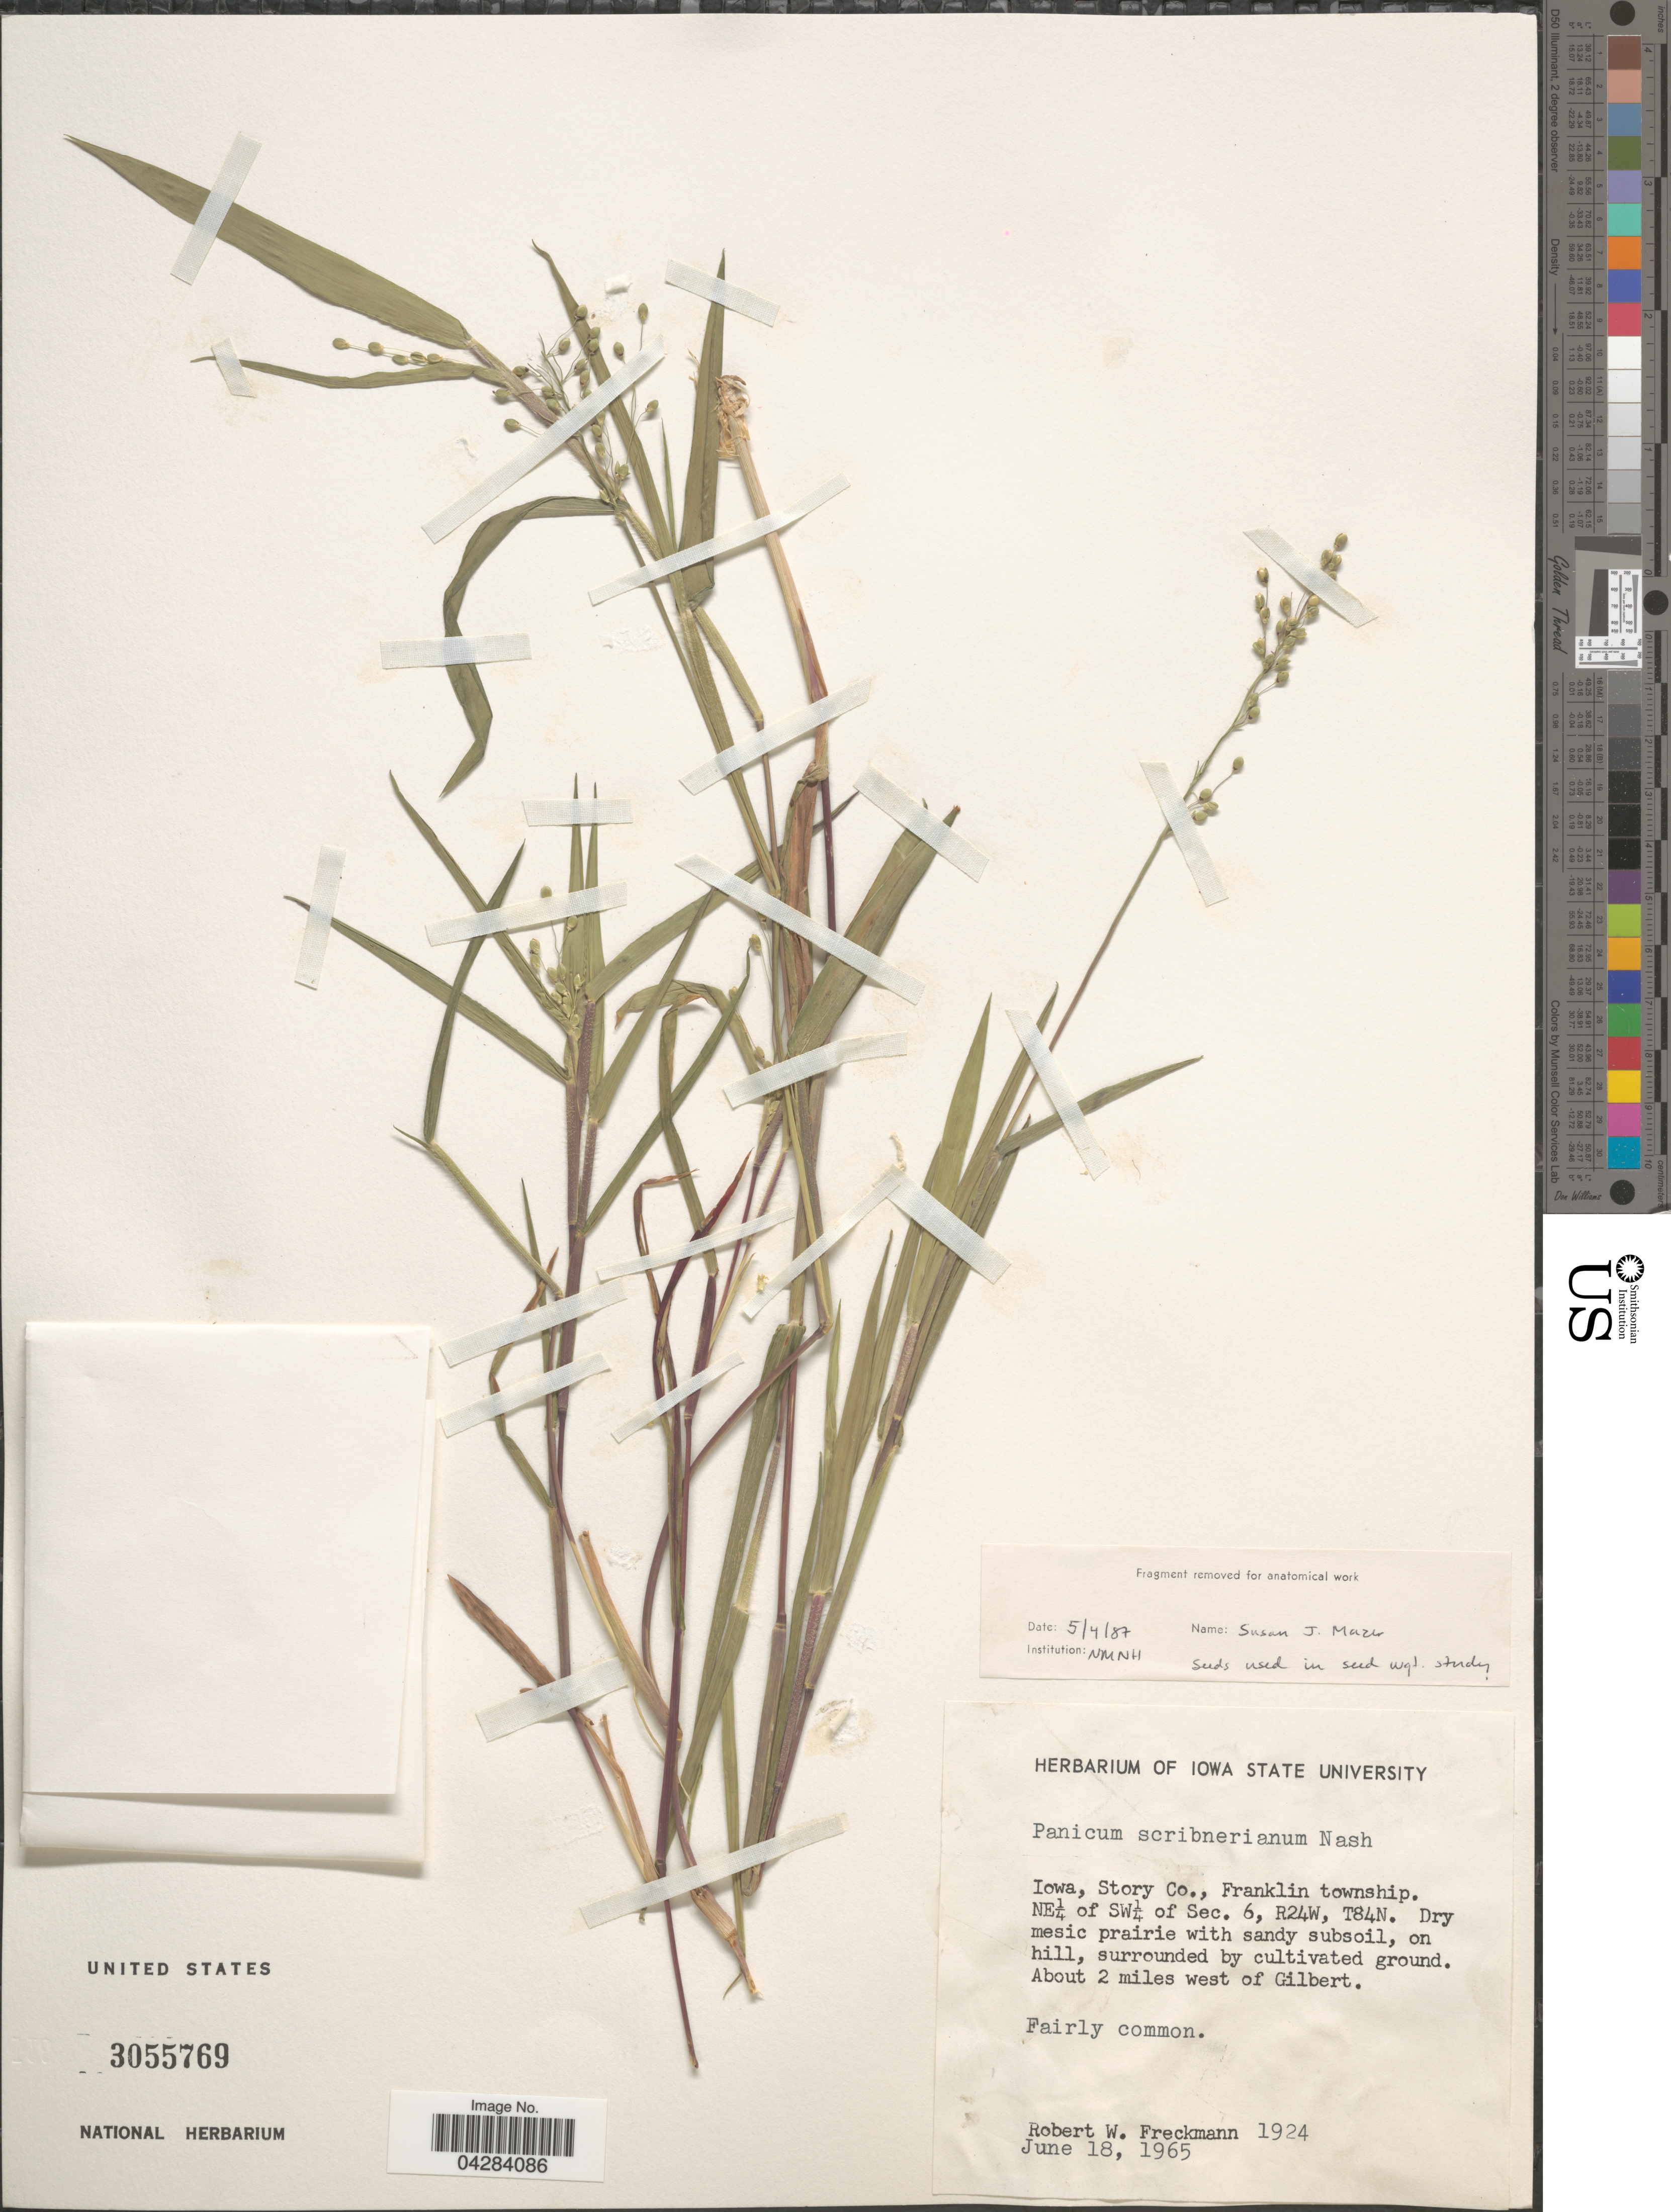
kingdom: Plantae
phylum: Tracheophyta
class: Liliopsida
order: Poales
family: Poaceae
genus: Dichanthelium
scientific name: Dichanthelium oligosanthes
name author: (Schult.) Gould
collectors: R. Freckmann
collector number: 1924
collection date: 1965-06-18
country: United States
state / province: Iowa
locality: Story Co., Franklin township, NE¼ of SW¼ of Sec. 6, R24W, T84N. Dry mesic prairie with sandy subsoil, on hill. About 2 miles west of Gilbert.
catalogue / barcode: US 3055769